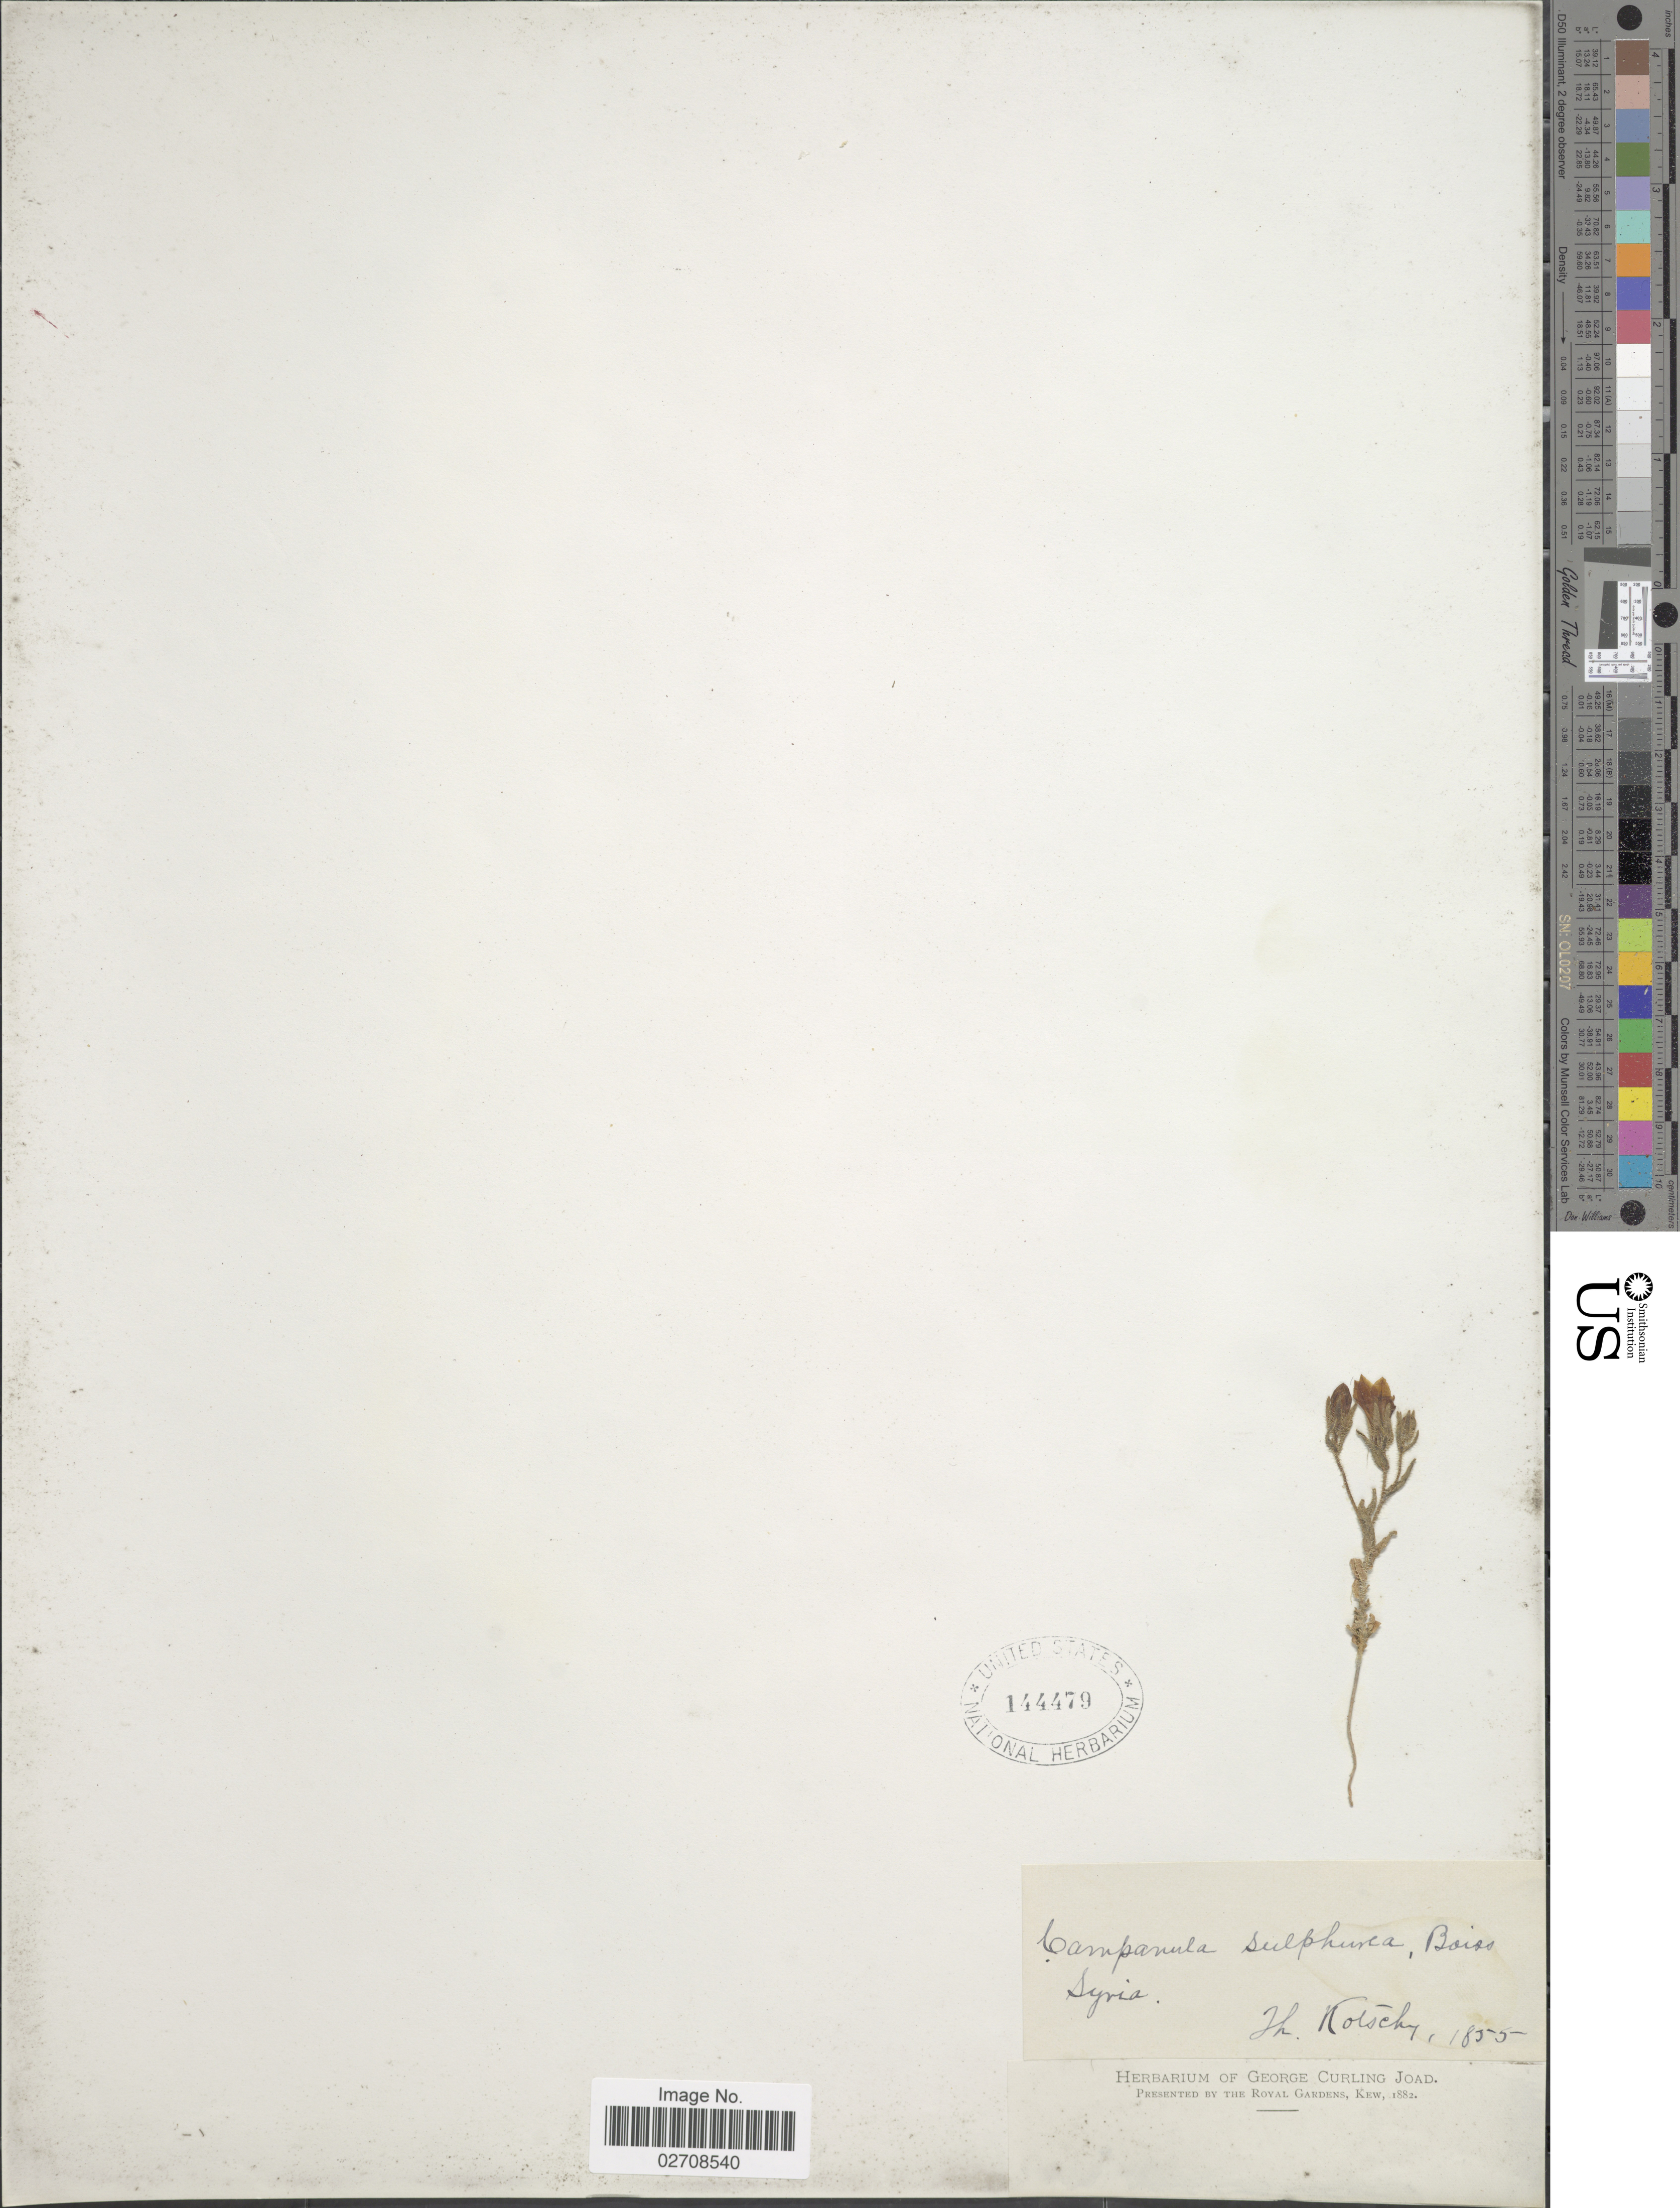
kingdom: Plantae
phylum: Tracheophyta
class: Magnoliopsida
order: Asterales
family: Campanulaceae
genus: Campanula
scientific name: Campanula sulphurea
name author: Boiss.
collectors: K. G. Kotschy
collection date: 1855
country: Syria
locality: Syria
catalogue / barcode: US 144479